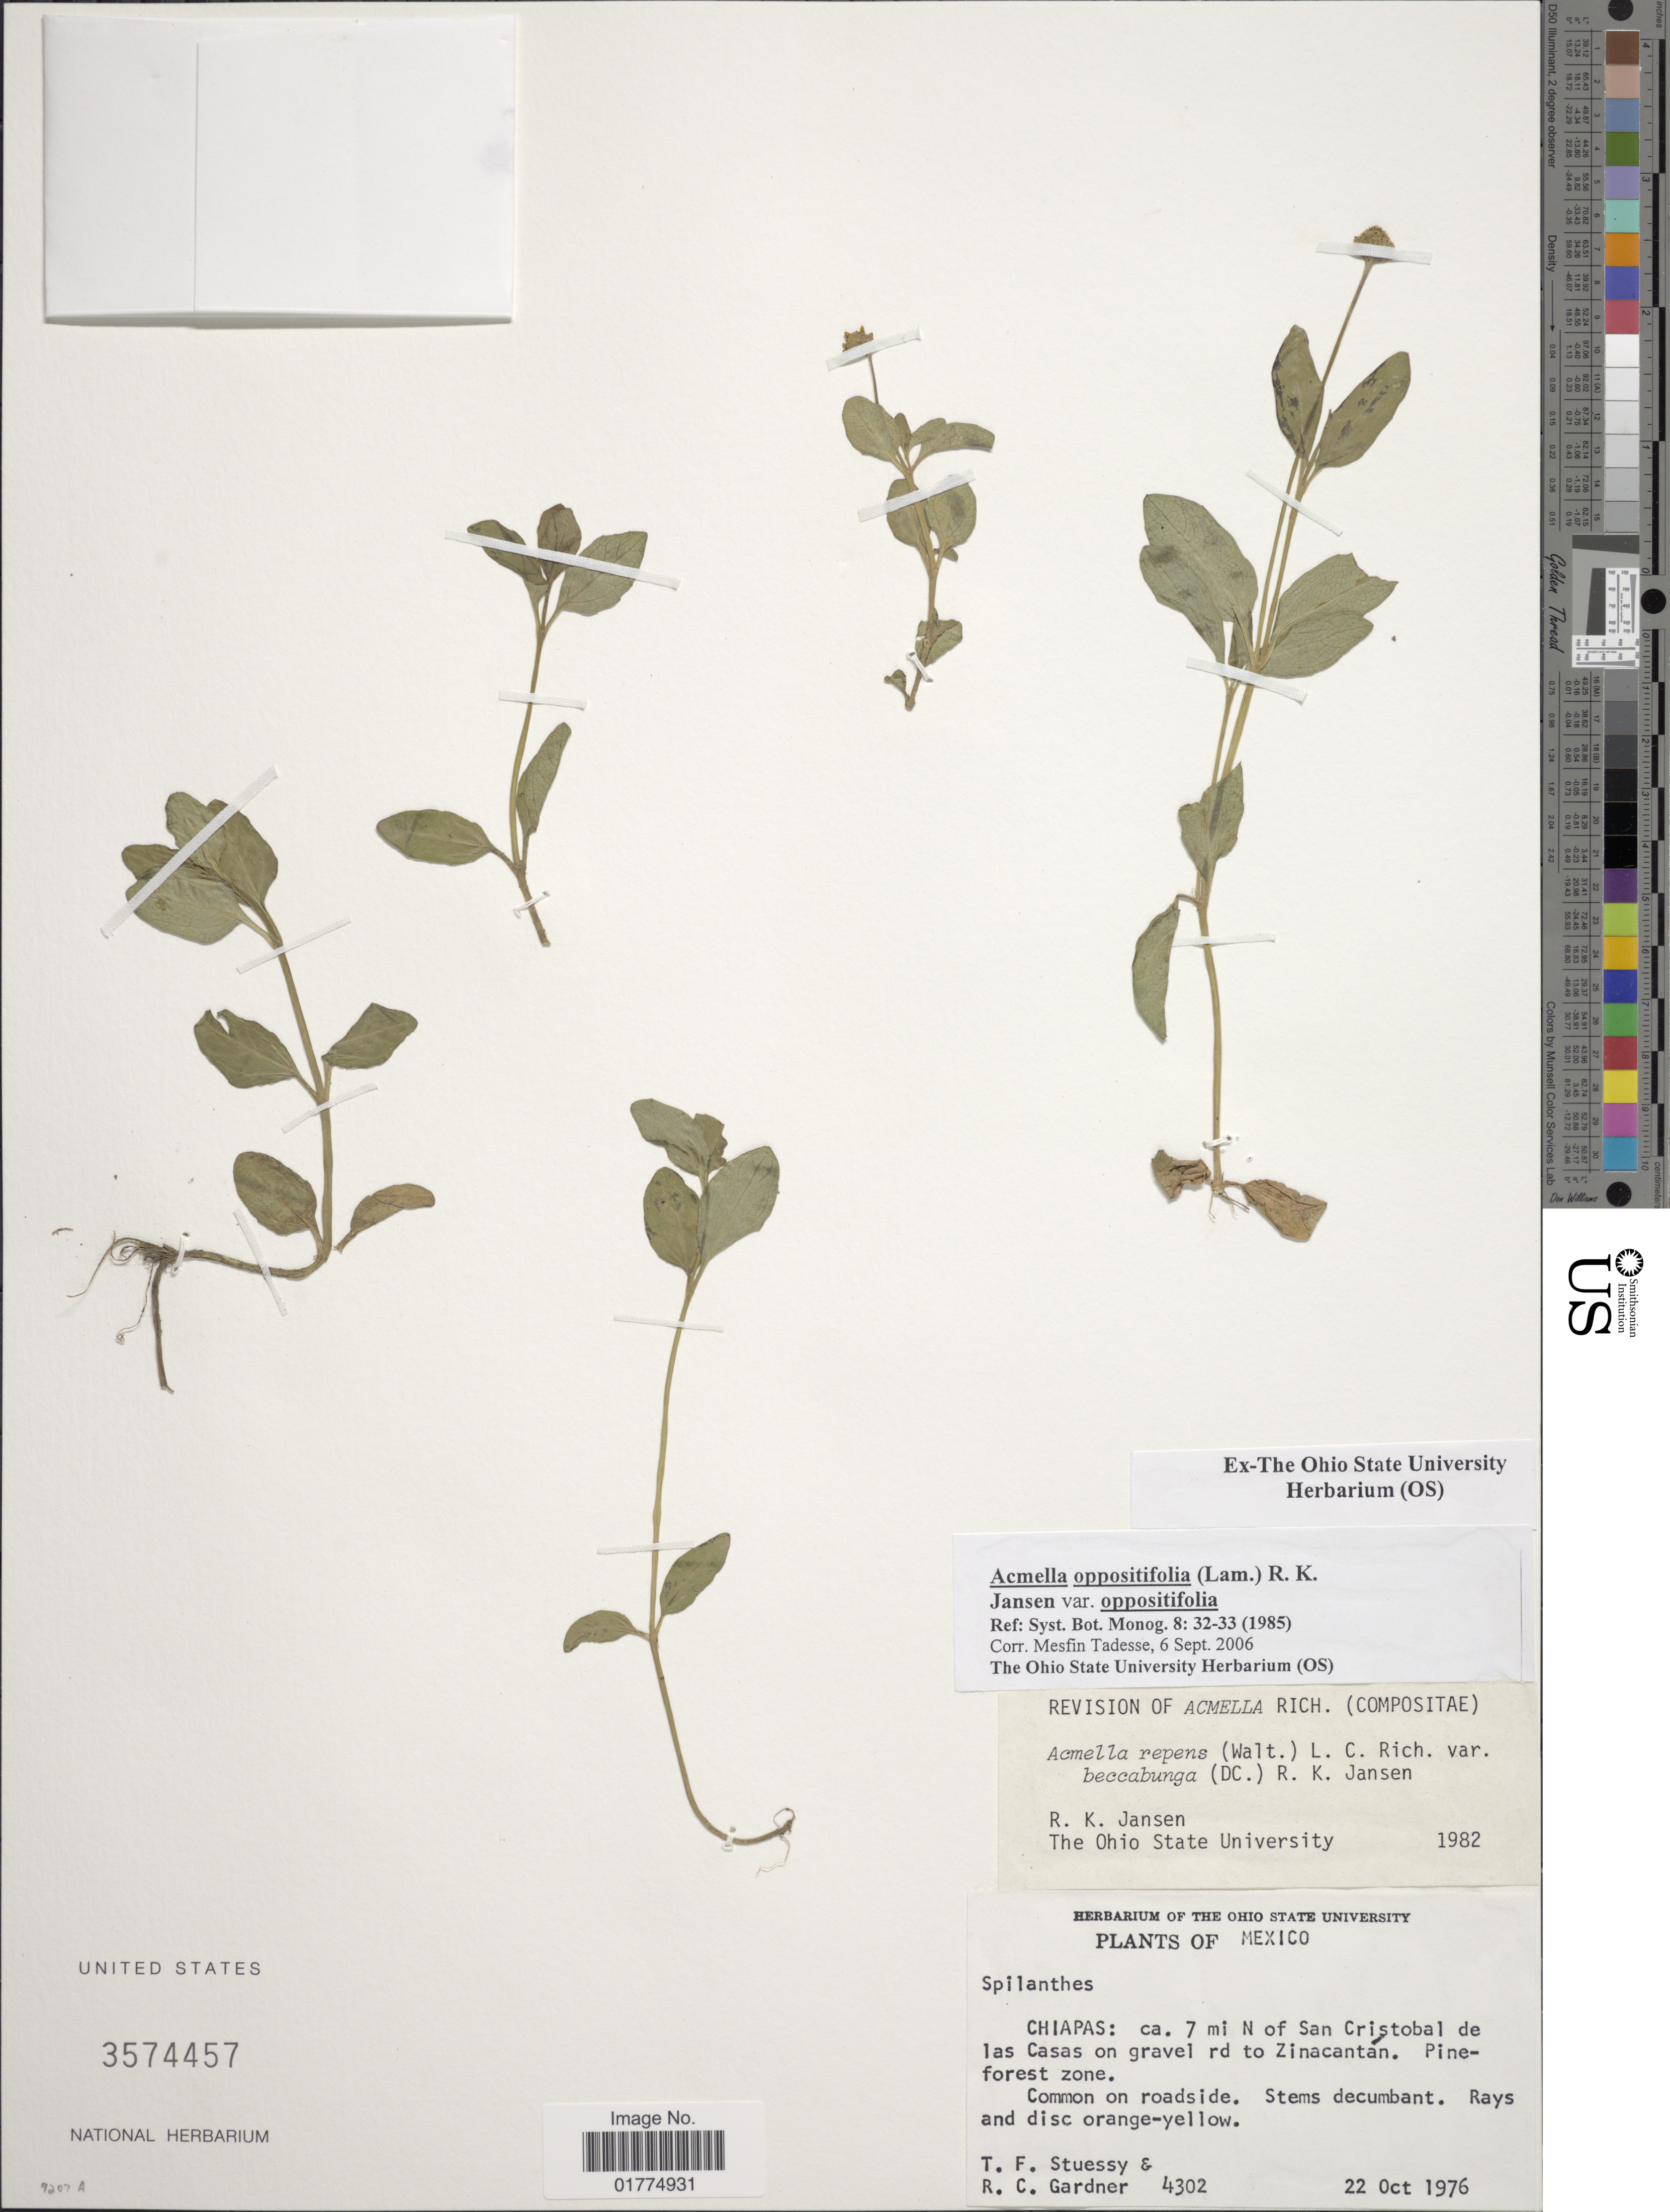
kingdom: Plantae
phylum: Tracheophyta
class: Magnoliopsida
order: Asterales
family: Asteraceae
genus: Acmella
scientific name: Acmella repens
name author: (Walter) Rich.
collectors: T. Stuessy & R. C. Gardner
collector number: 4302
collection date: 1976-10-22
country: Mexico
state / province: Chiapas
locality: Chiapas: ca. 7 mi N of San Cristobal de las Casas on gravel rd to Zinacantán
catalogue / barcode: US 3574457